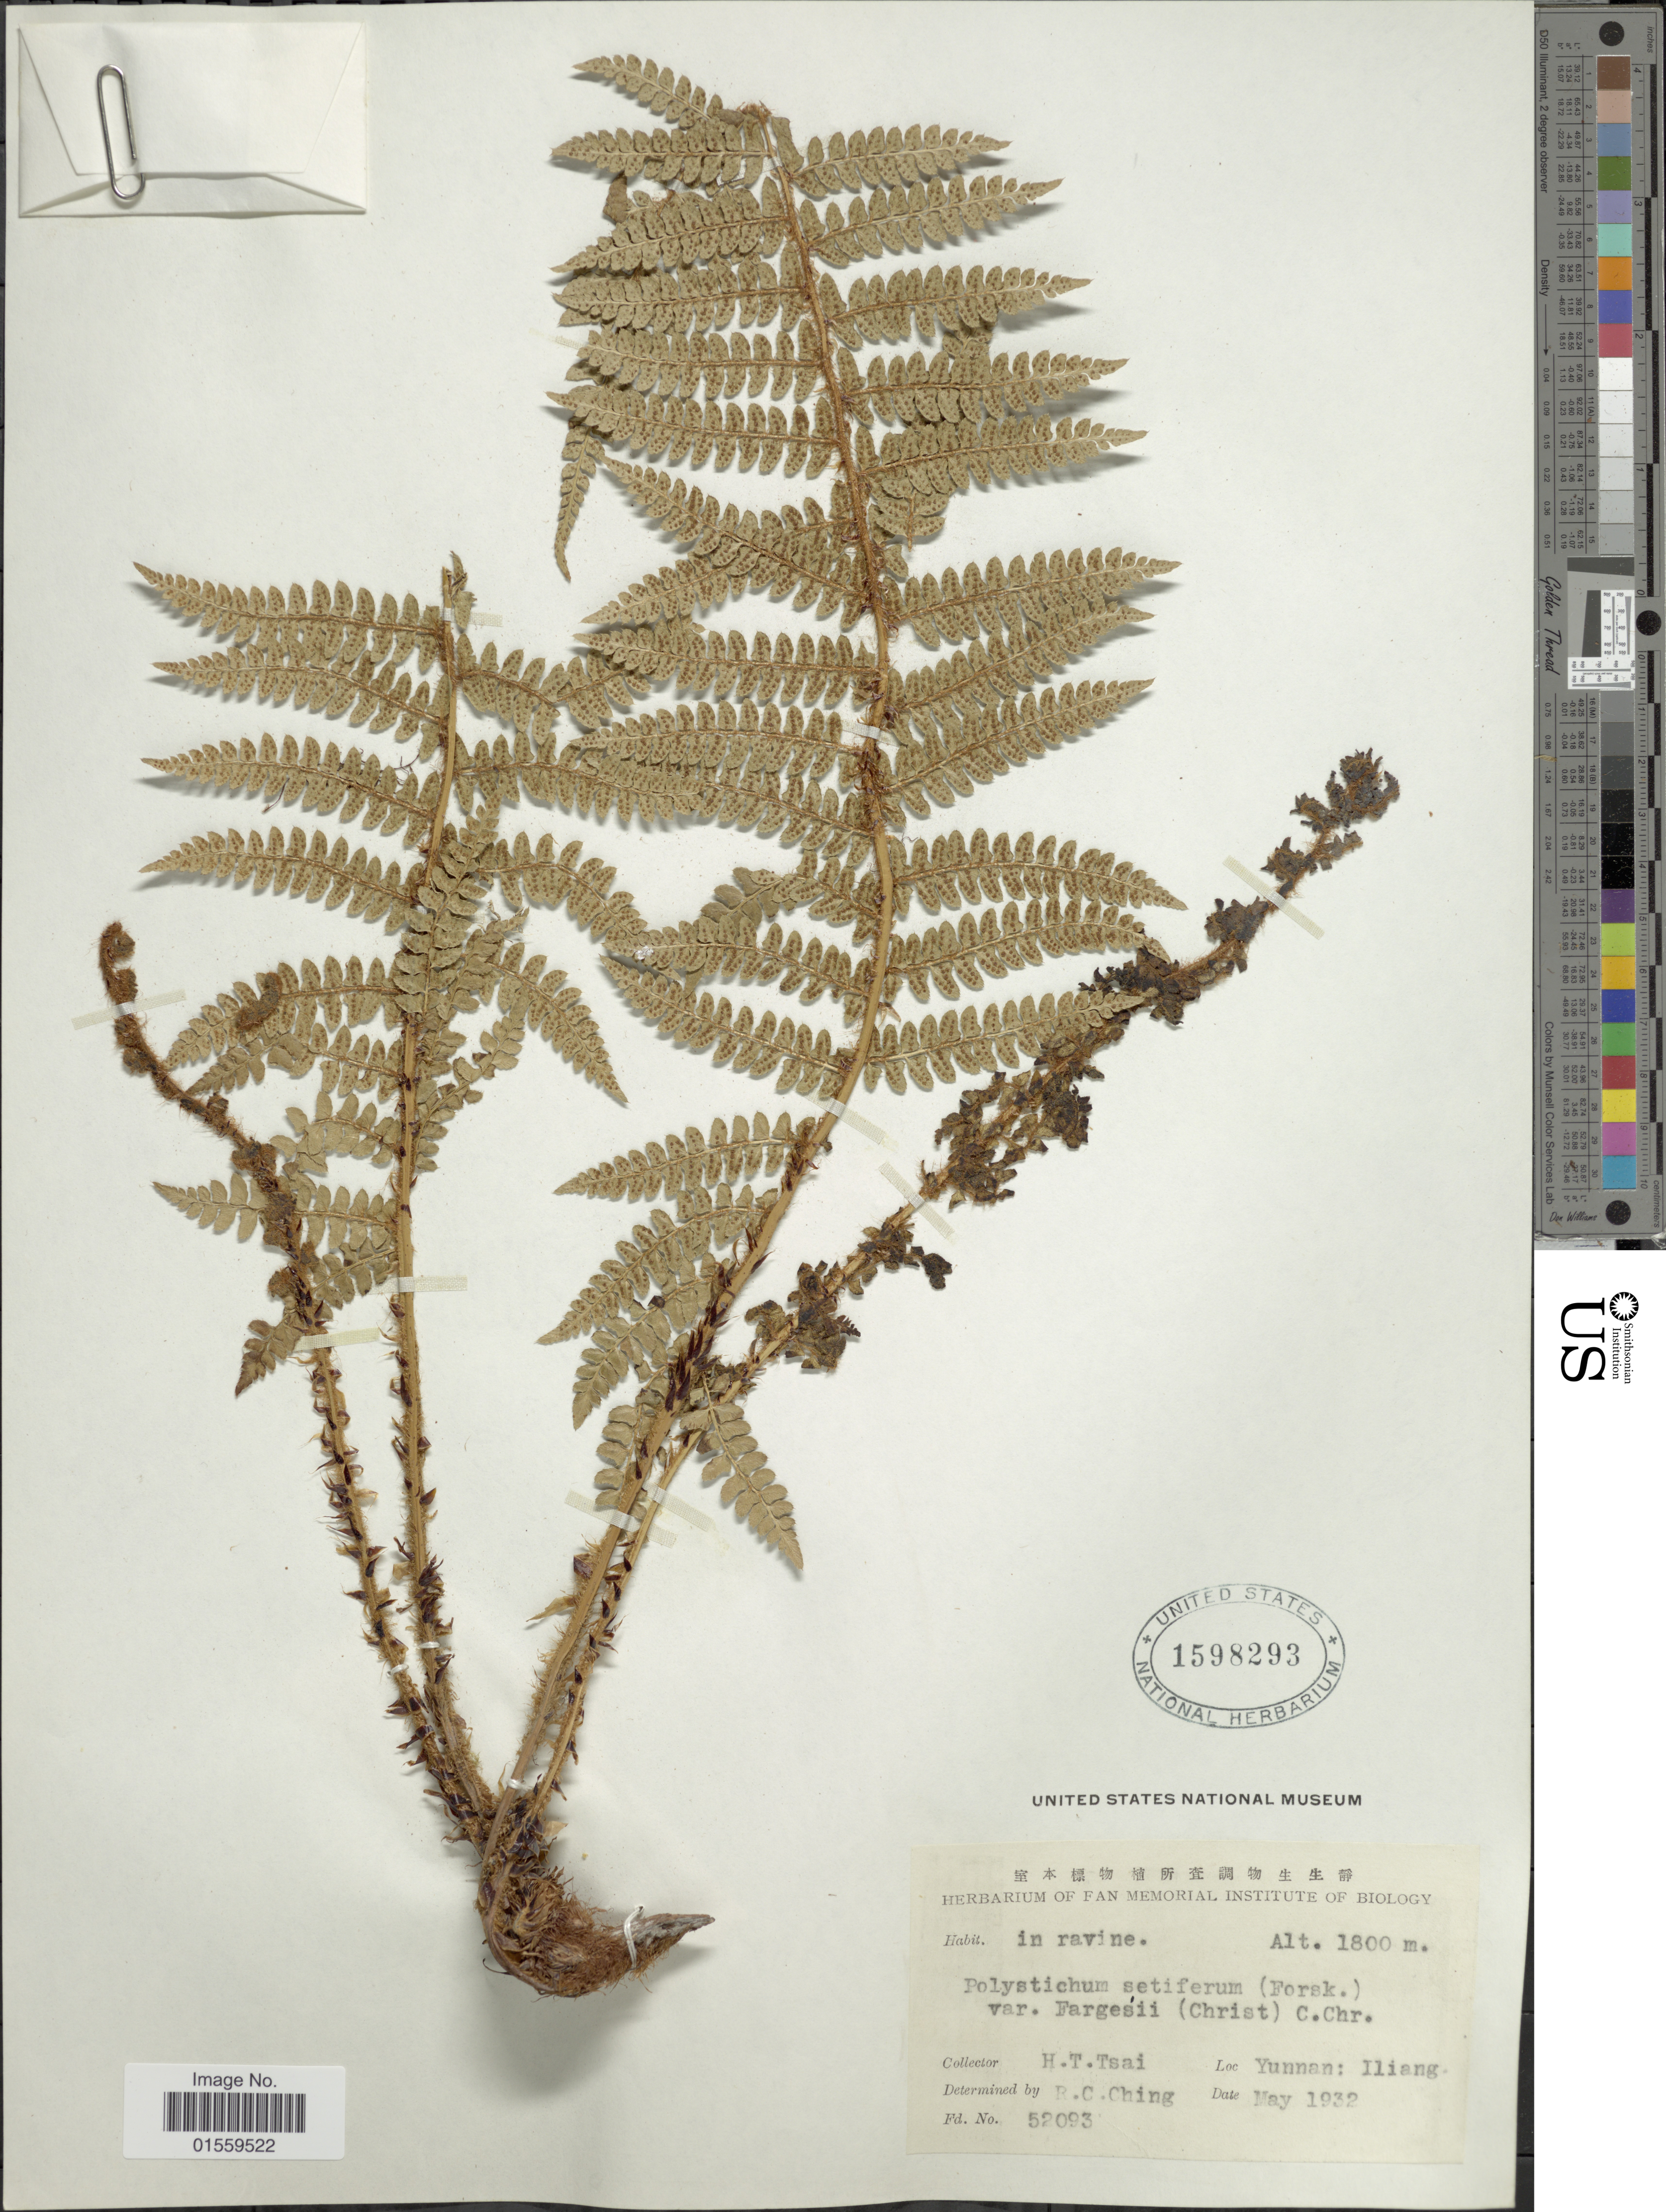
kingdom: Plantae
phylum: Tracheophyta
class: Polypodiopsida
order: Polypodiales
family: Dryopteridaceae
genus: Polystichum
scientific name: Polystichum setiferum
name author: (Forssk.) Moore ex Woynar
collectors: H. Tsai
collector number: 52093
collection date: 1932-05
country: China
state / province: Yunnan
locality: Yunnan: ILiang.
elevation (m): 1800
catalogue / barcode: US 1598293